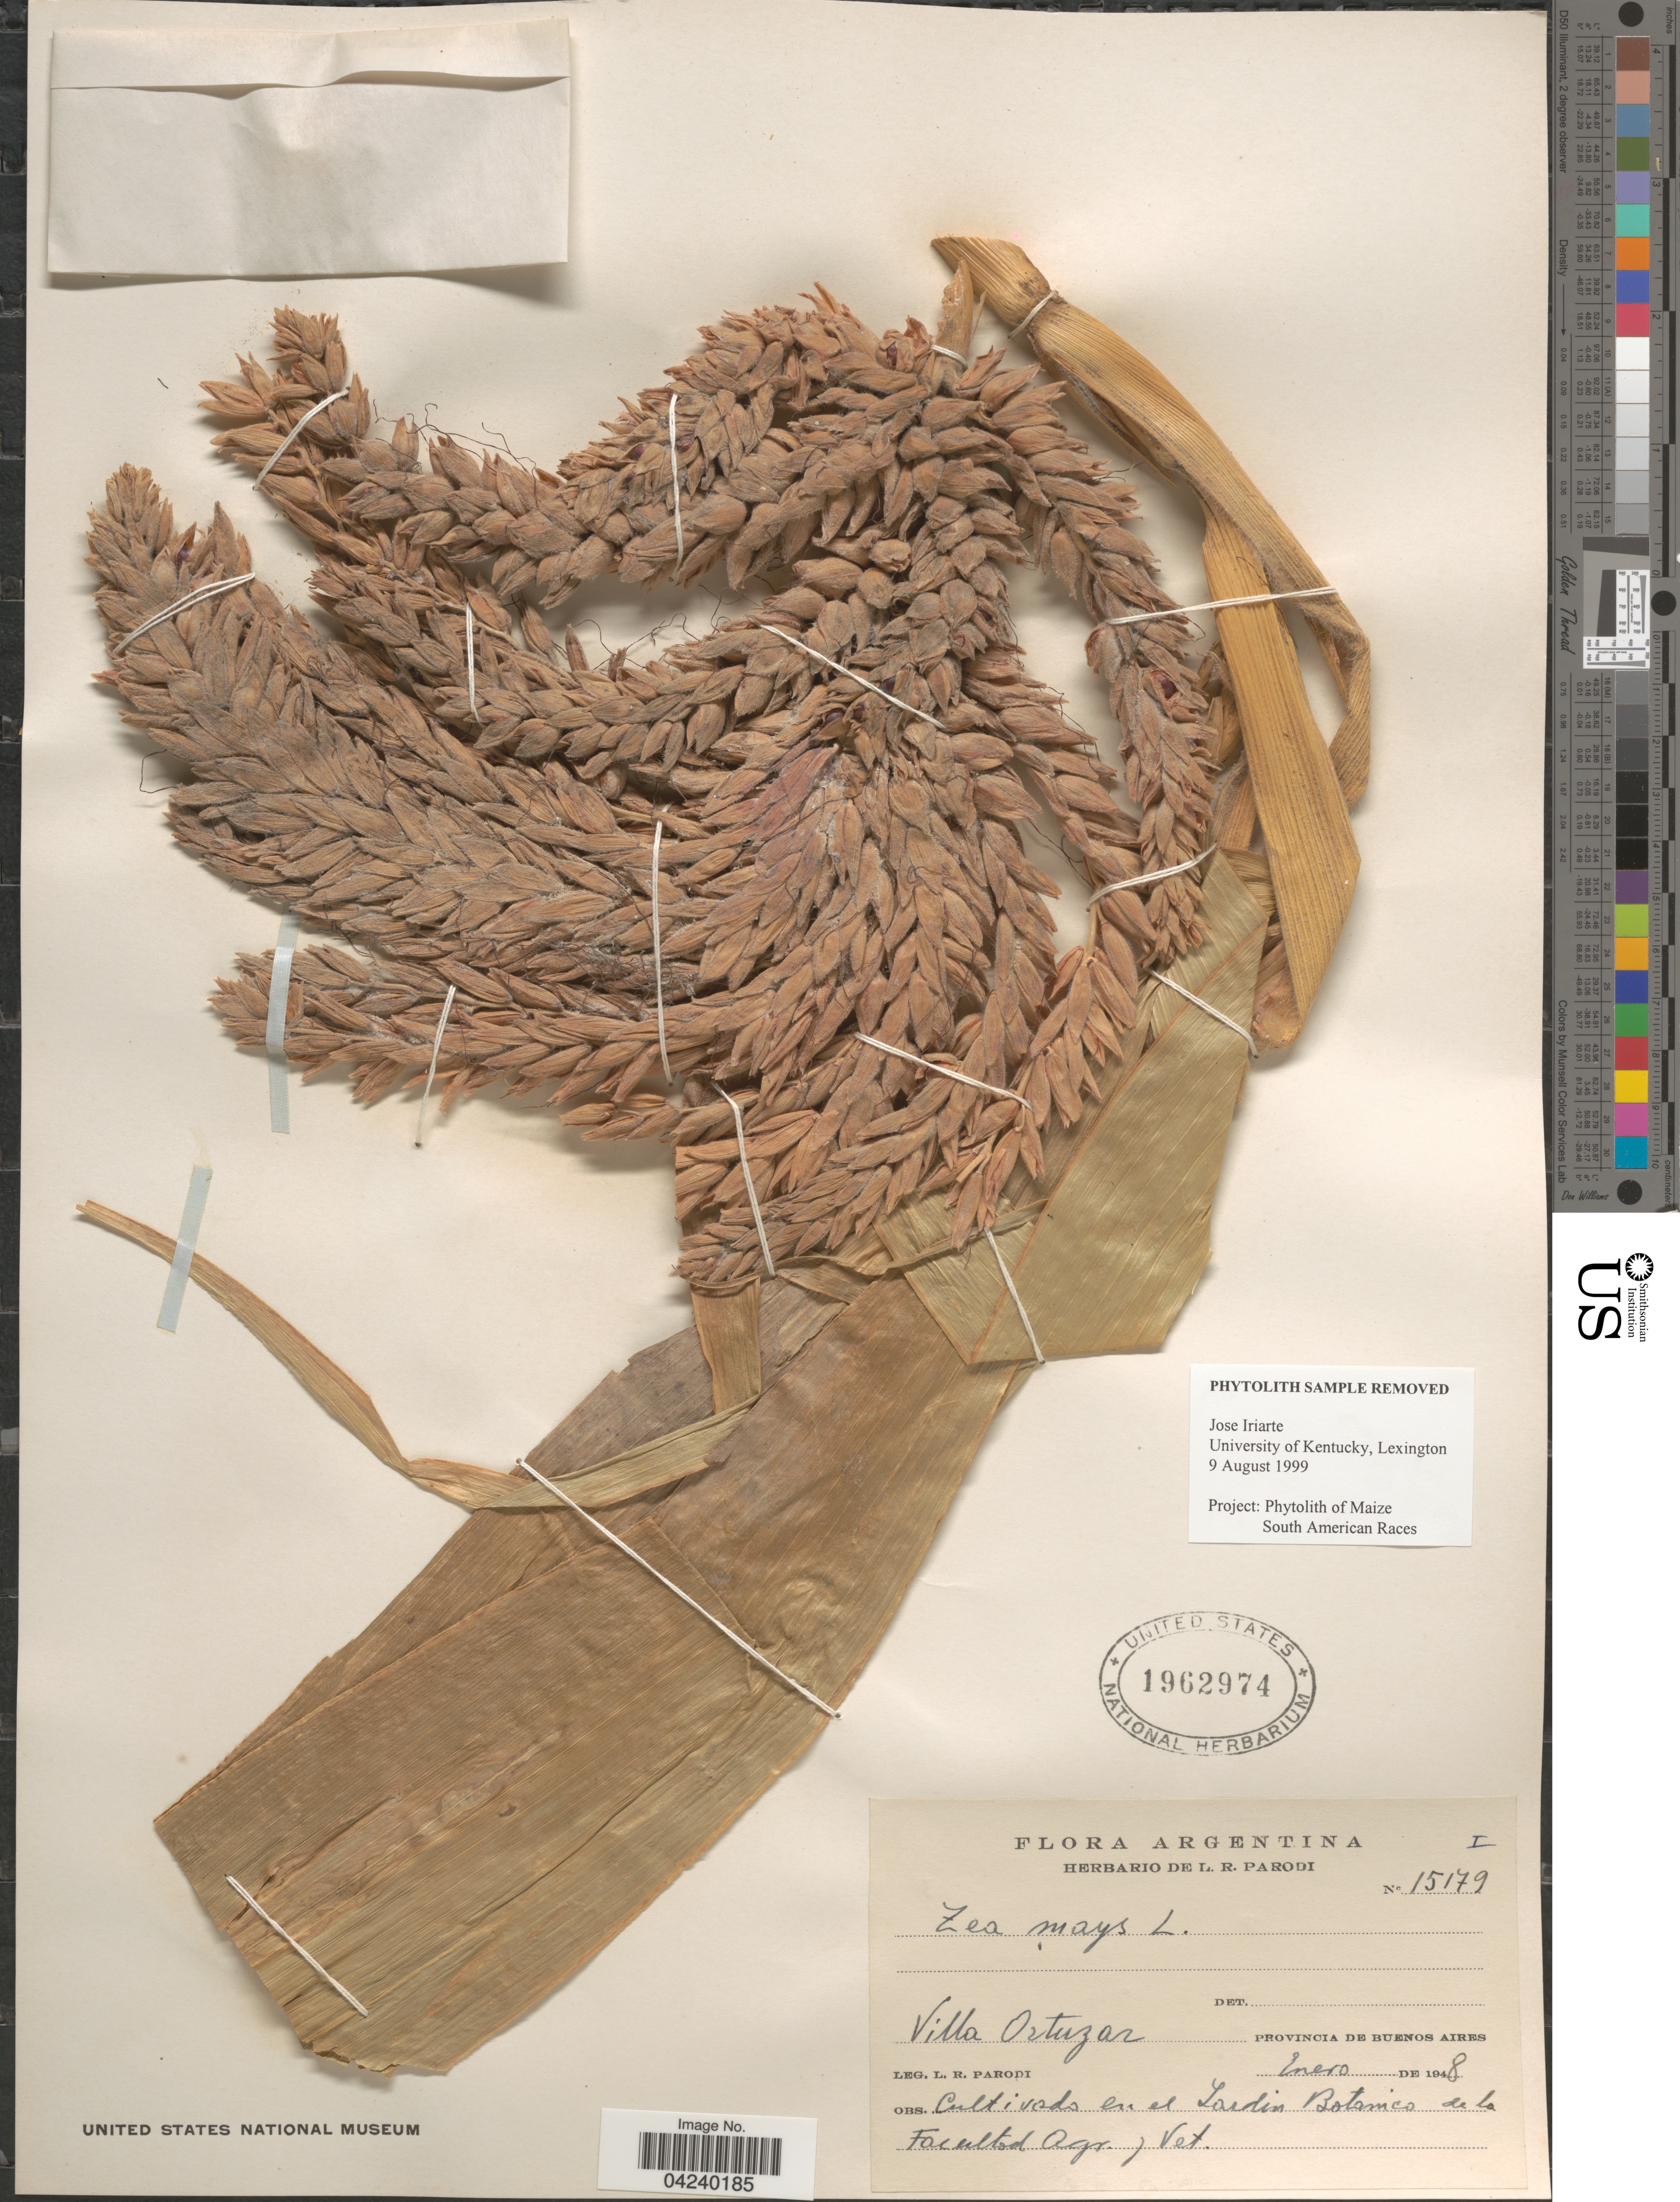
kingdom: Plantae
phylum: Tracheophyta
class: Liliopsida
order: Poales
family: Poaceae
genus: Zea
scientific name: Zea mays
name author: L.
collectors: L. R. Parodi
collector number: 15179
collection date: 1948-01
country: Argentina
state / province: Buenos Aires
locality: Villa Ortuzar. Cultivado en el Jardin Botanico de la Facultad Agr. y Vet.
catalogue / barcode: US 1962974